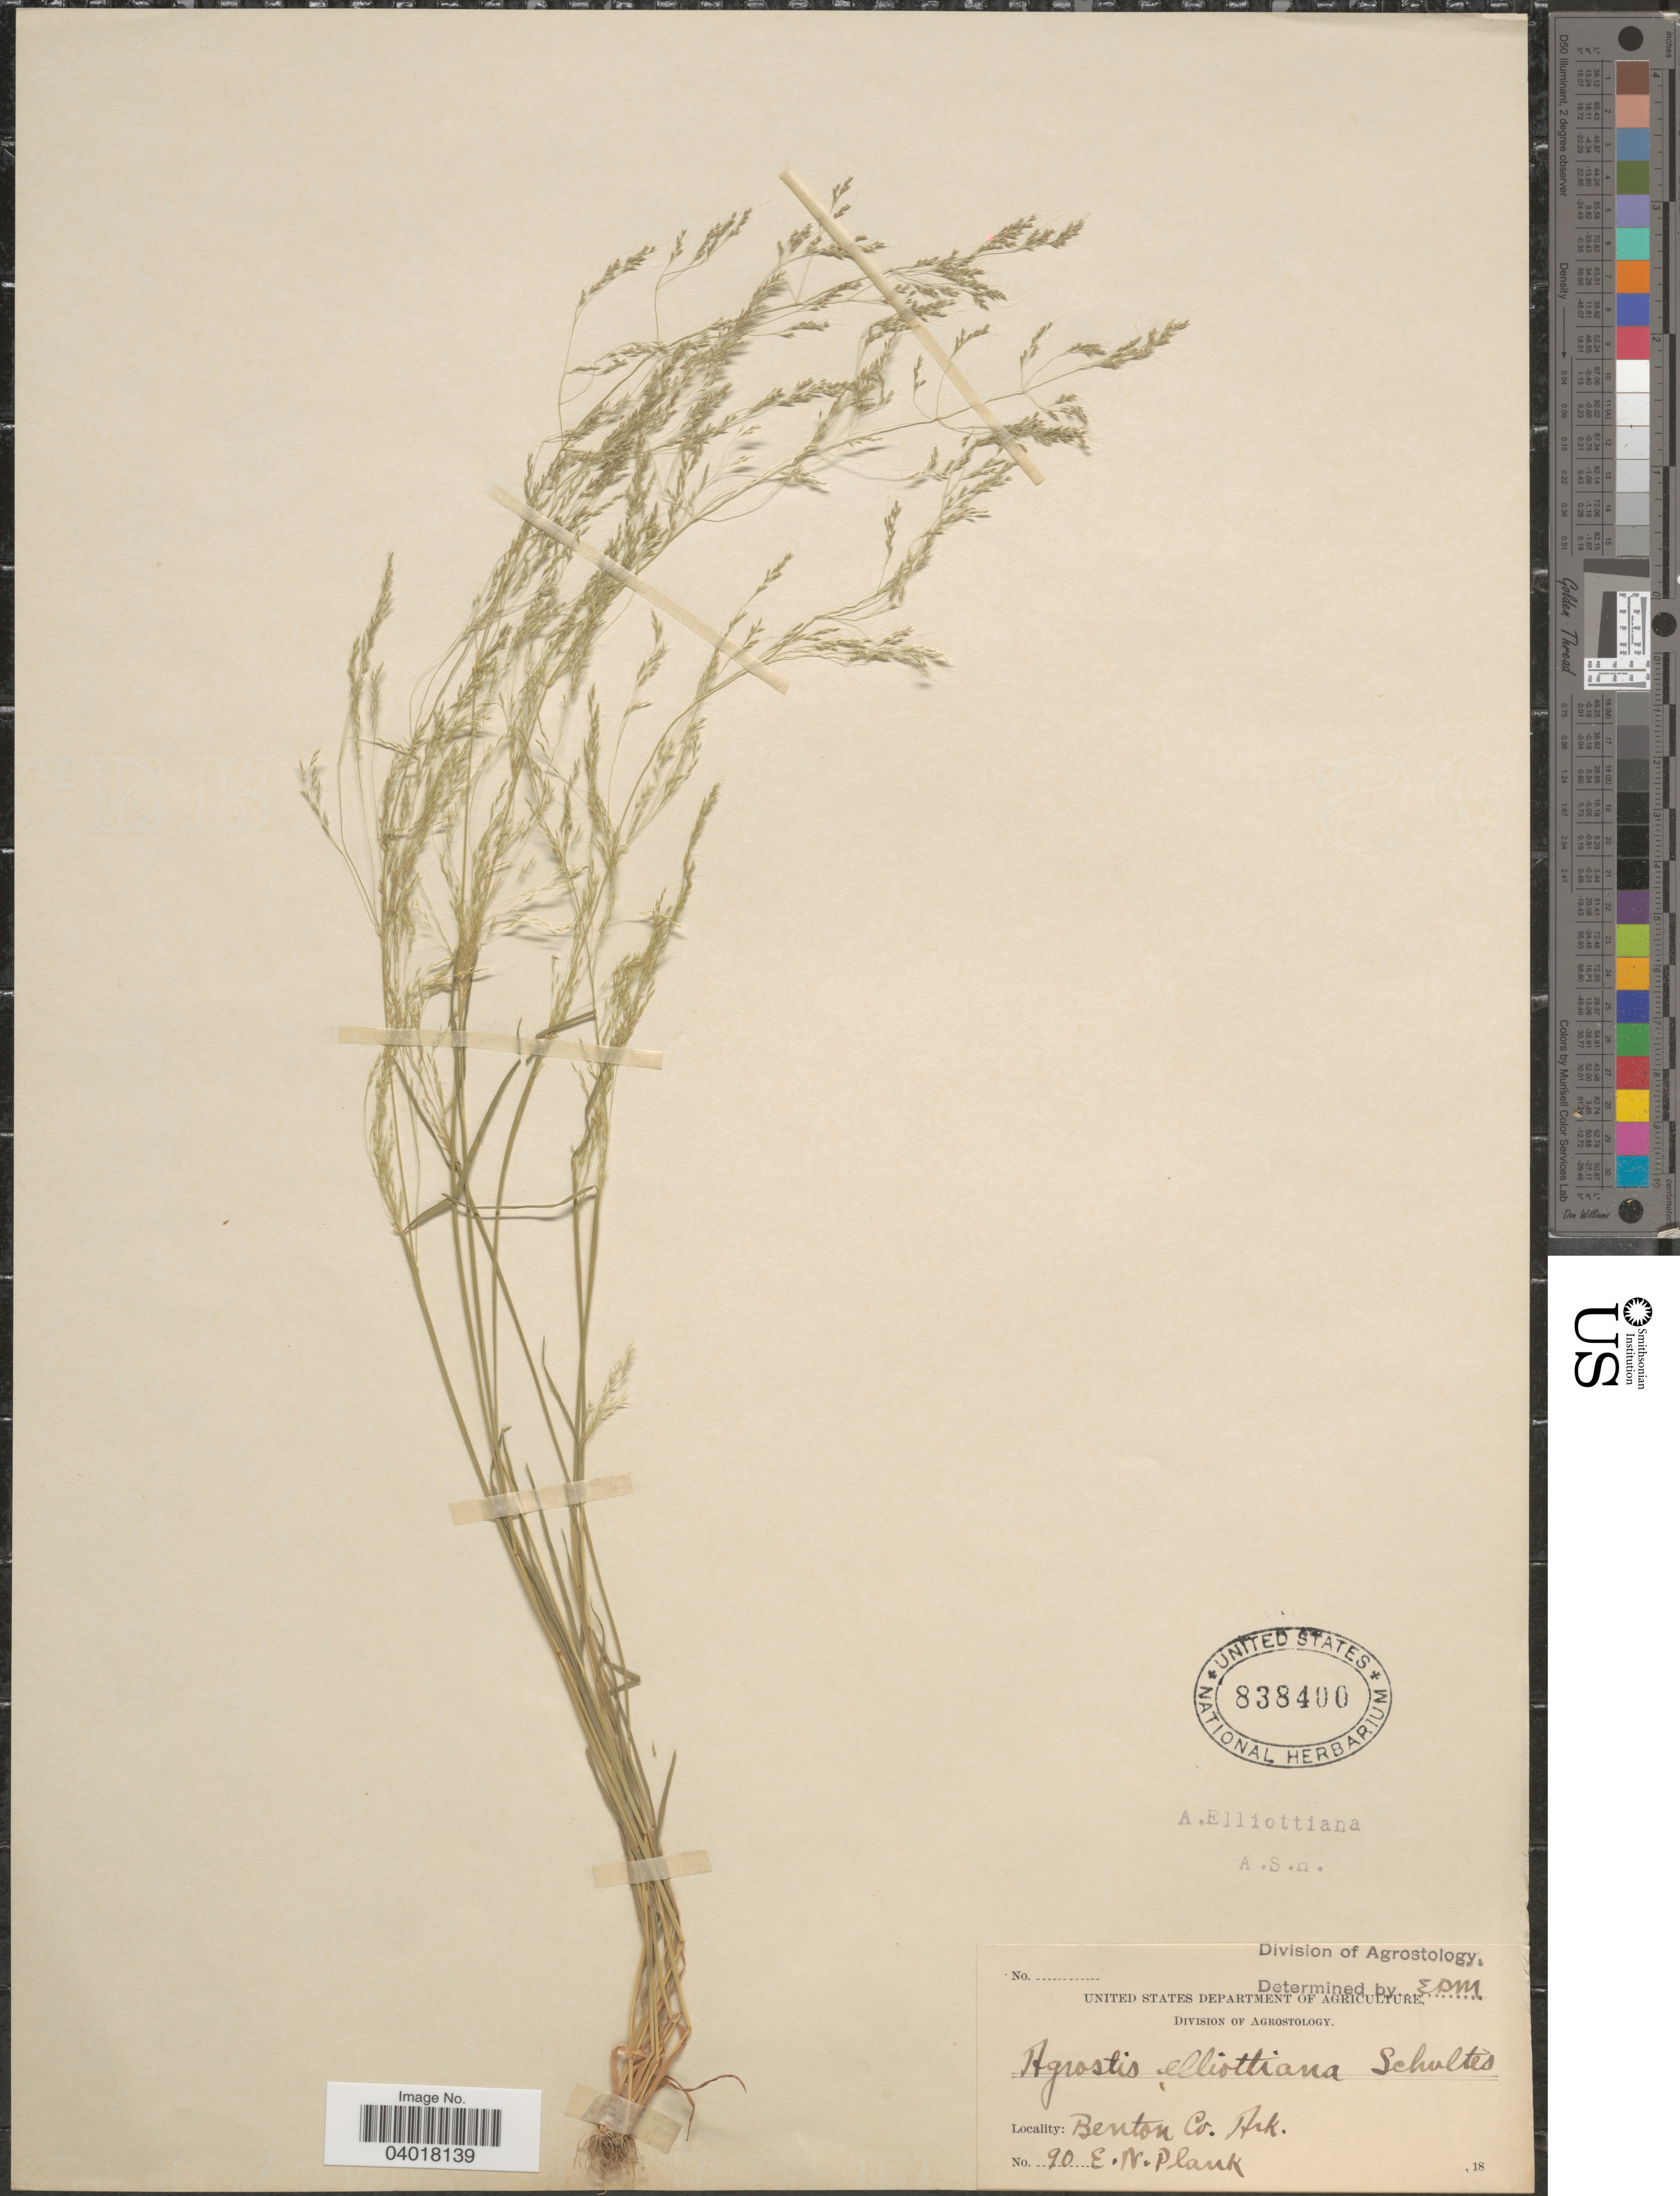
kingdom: Plantae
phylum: Tracheophyta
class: Liliopsida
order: Poales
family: Poaceae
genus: Agrostis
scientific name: Agrostis elliottiana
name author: Schult.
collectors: E. Plank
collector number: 90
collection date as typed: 18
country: United States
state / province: Arkansas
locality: Benton Co.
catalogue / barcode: US 838400